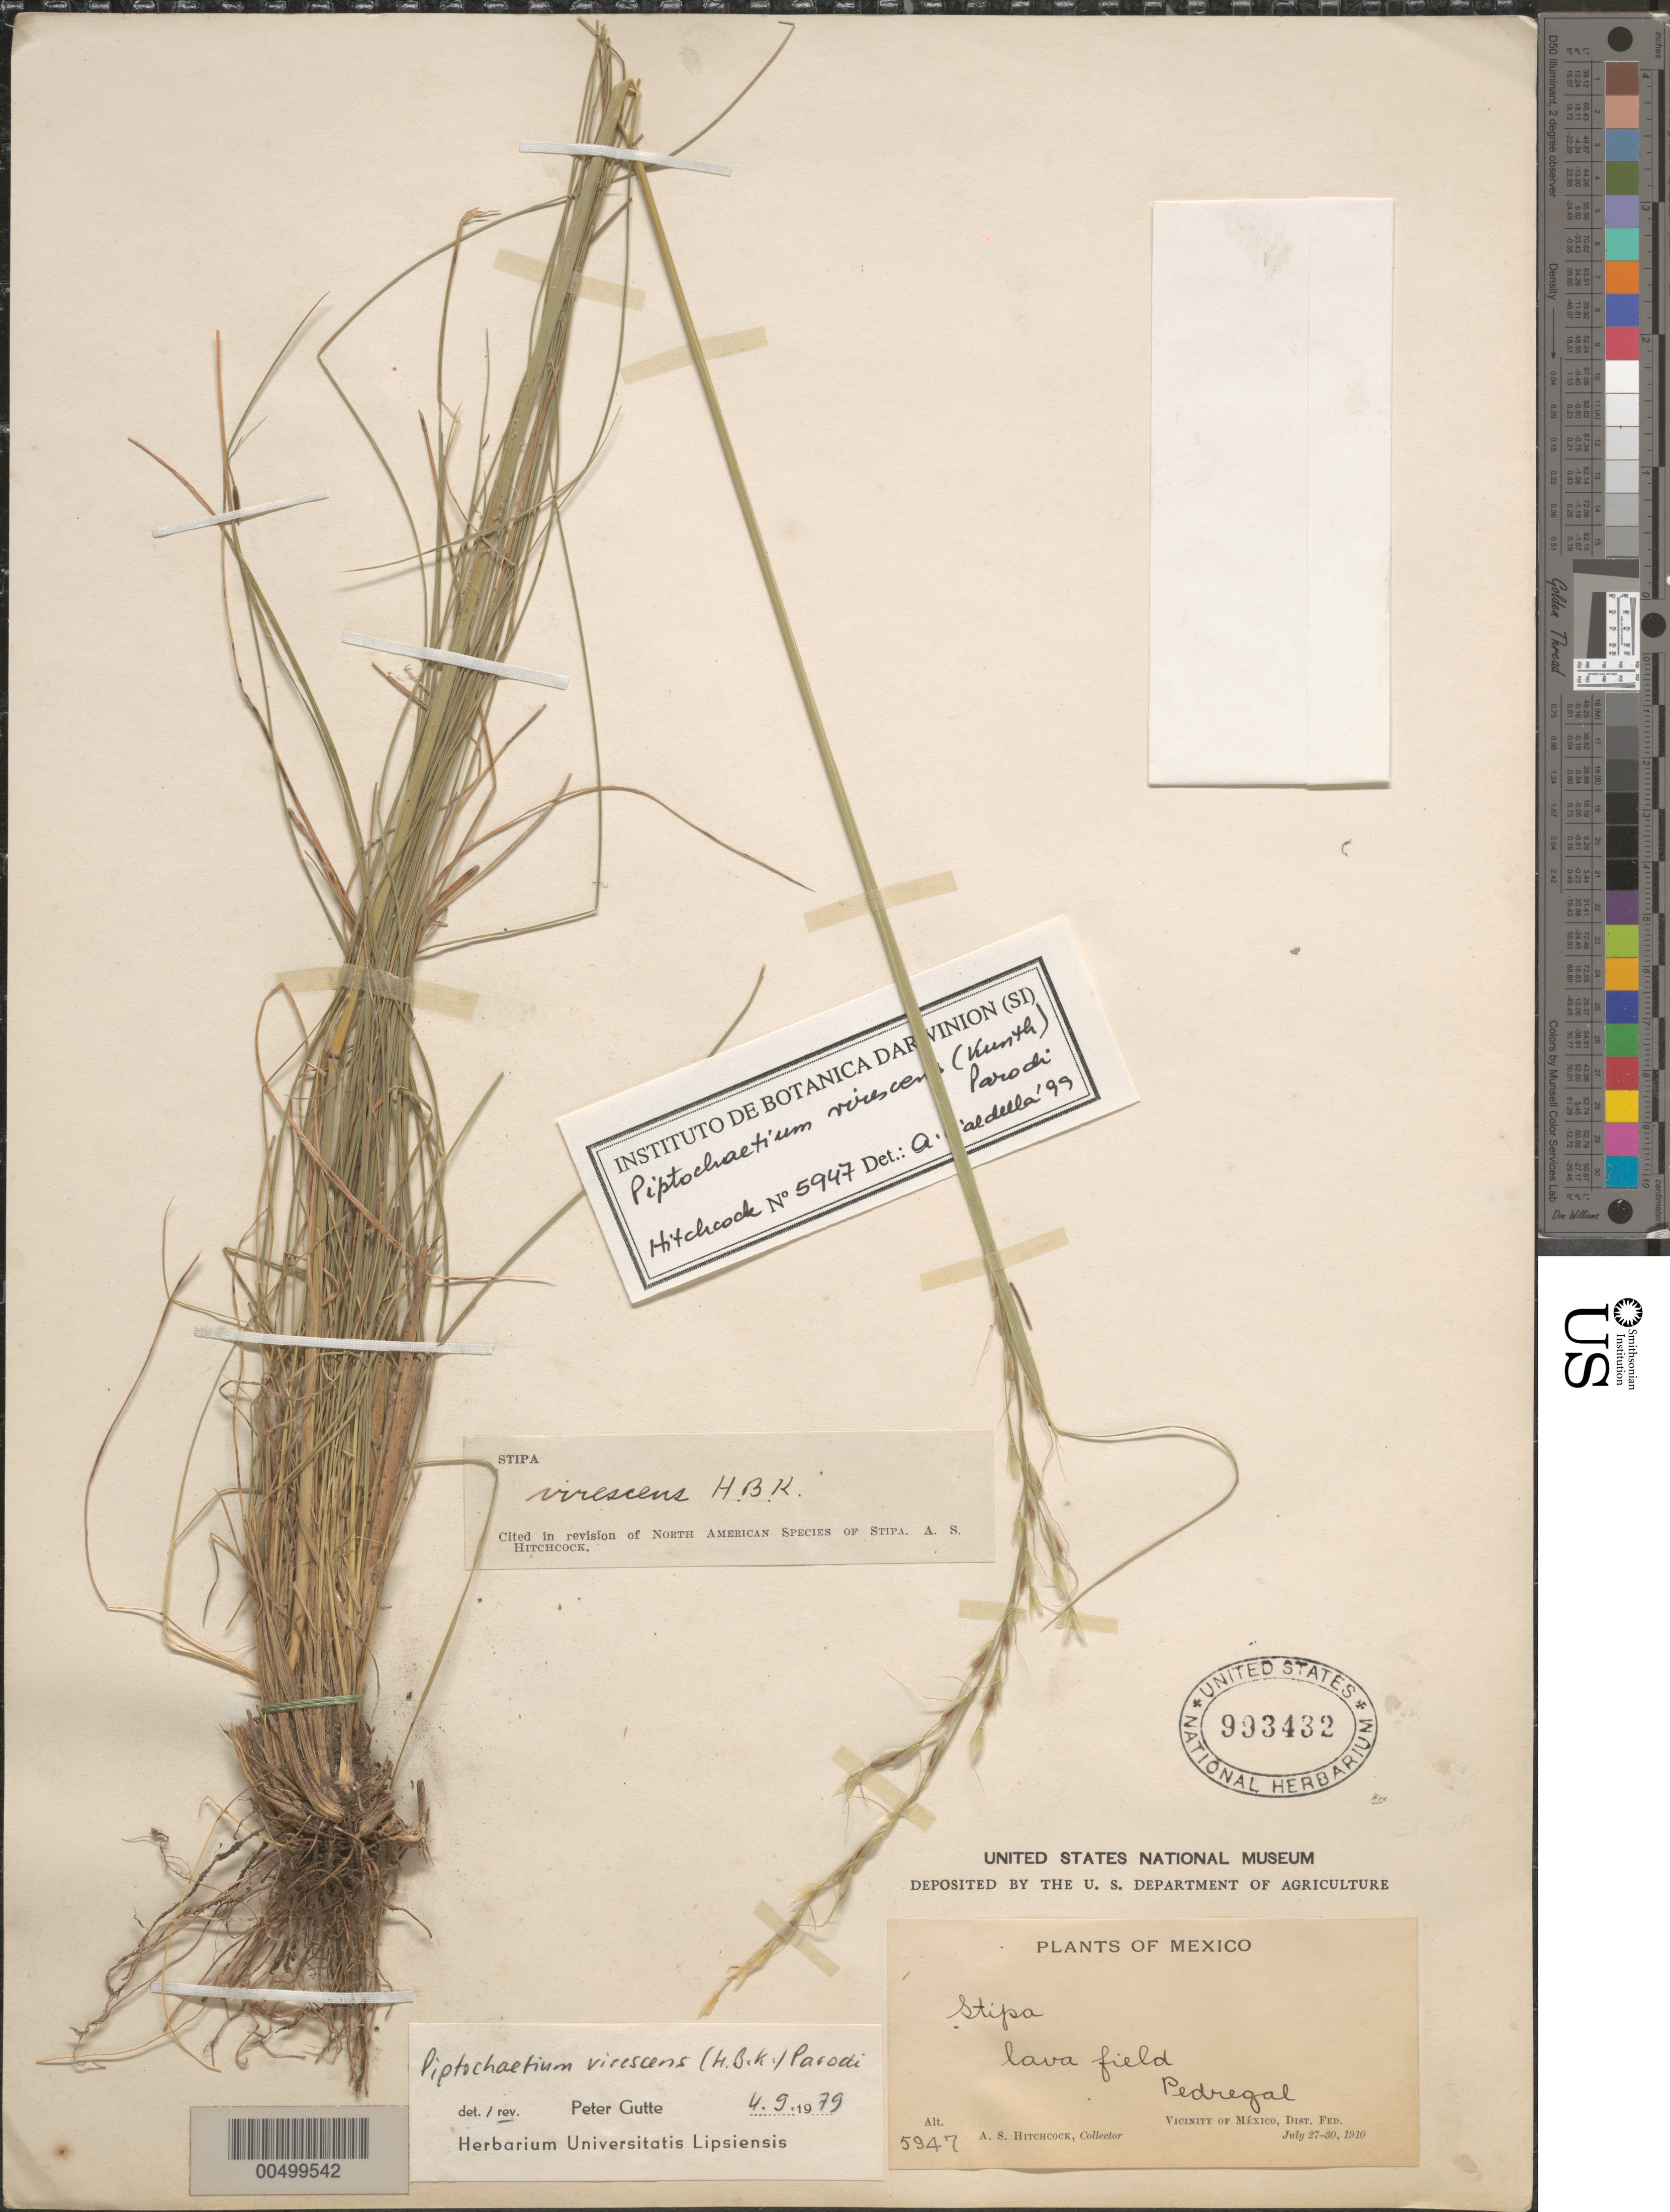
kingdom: Plantae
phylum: Tracheophyta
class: Liliopsida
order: Poales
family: Poaceae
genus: Piptochaetium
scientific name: Piptochaetium virescens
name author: (Kunth) Parodi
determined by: Gutte, P.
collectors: A. S. Hitchcock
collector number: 5947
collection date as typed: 27 Jul 1910 to 30 Jul 1910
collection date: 1910-07-27/1910-07-30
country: Mexico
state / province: Distrito Federal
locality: Vicinity of México, Pedregal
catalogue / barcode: US 993432